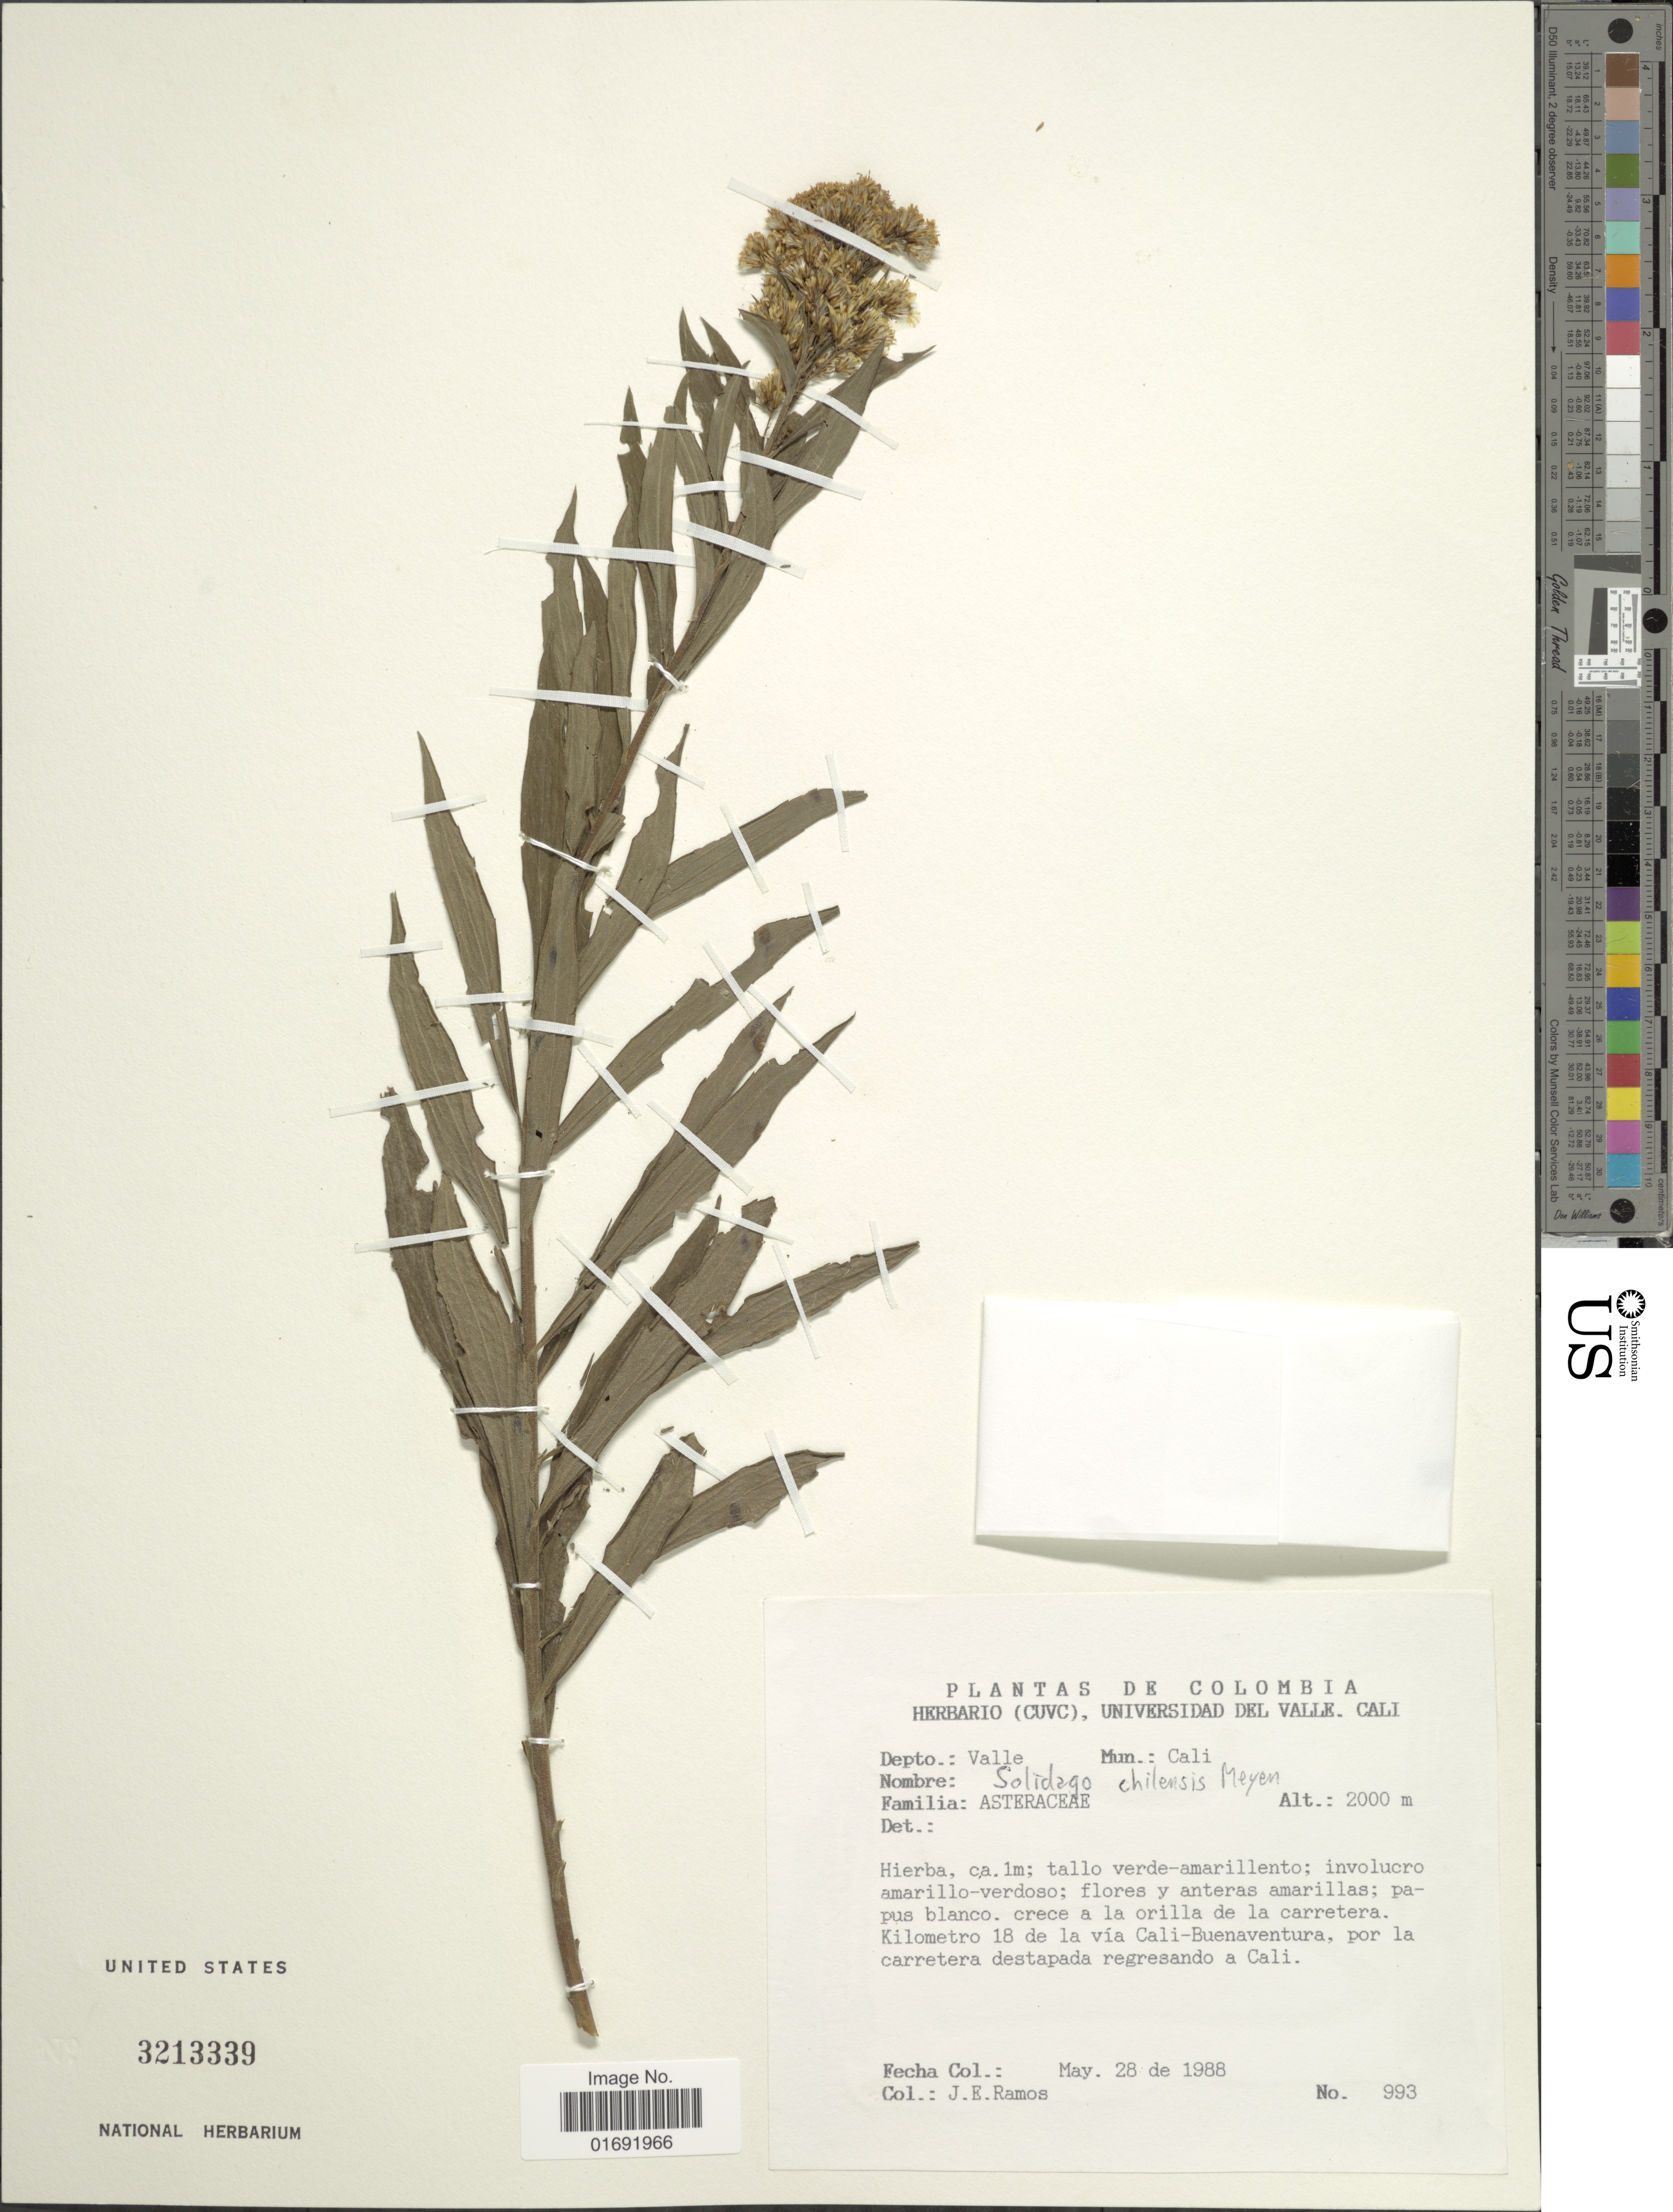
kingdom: Plantae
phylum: Tracheophyta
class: Magnoliopsida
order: Asterales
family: Asteraceae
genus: Solidago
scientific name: Solidago chilensis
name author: Meyen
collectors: J. E. Ramos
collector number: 993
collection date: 1988-05-28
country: Colombia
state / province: Valle del Cauca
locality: Depto Valle, Mun. Cali, Kilometro 18 de la via Cali-Buenaventura, por la carretera destapada regresando a Cali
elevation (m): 2000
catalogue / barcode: US 3213339